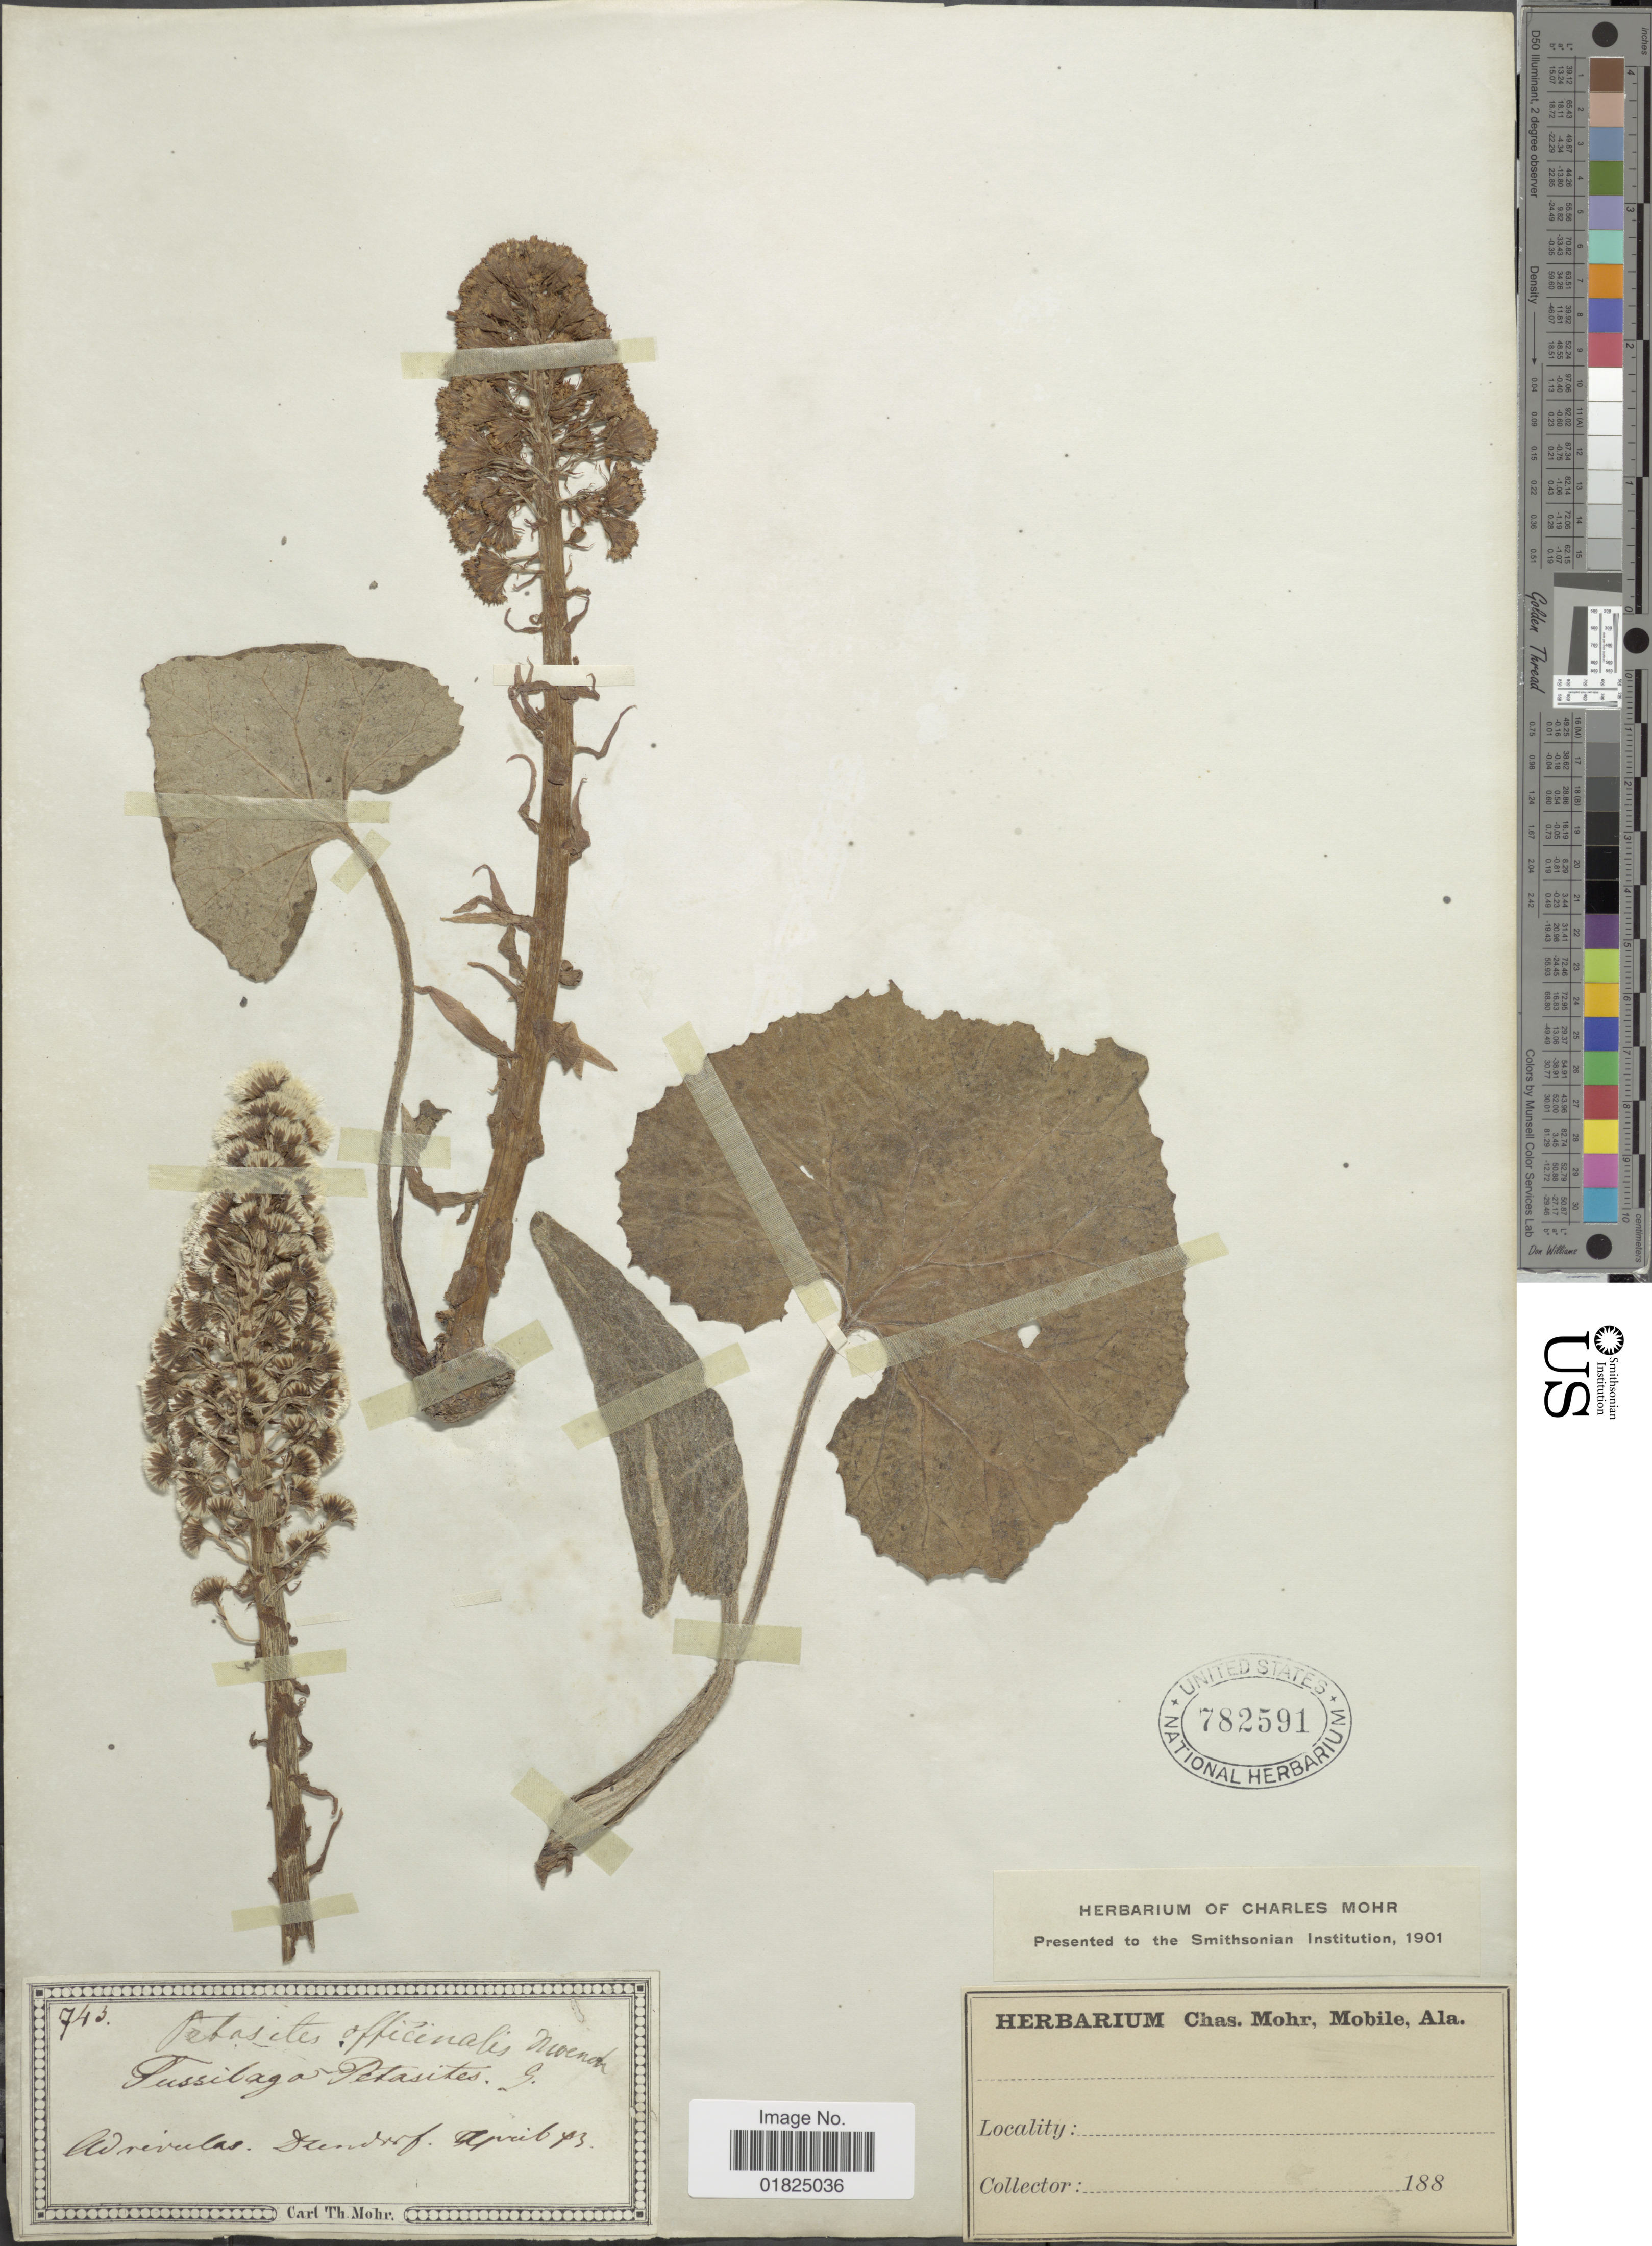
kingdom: Plantae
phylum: Tracheophyta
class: Magnoliopsida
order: Asterales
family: Asteraceae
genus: Petasites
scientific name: Petasites officinalis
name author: L.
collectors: Mohr, C. T. (herbarium)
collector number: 743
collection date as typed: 188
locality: Ad rivulas, D [illegible text]dorf [interpreted]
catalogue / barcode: US 782591